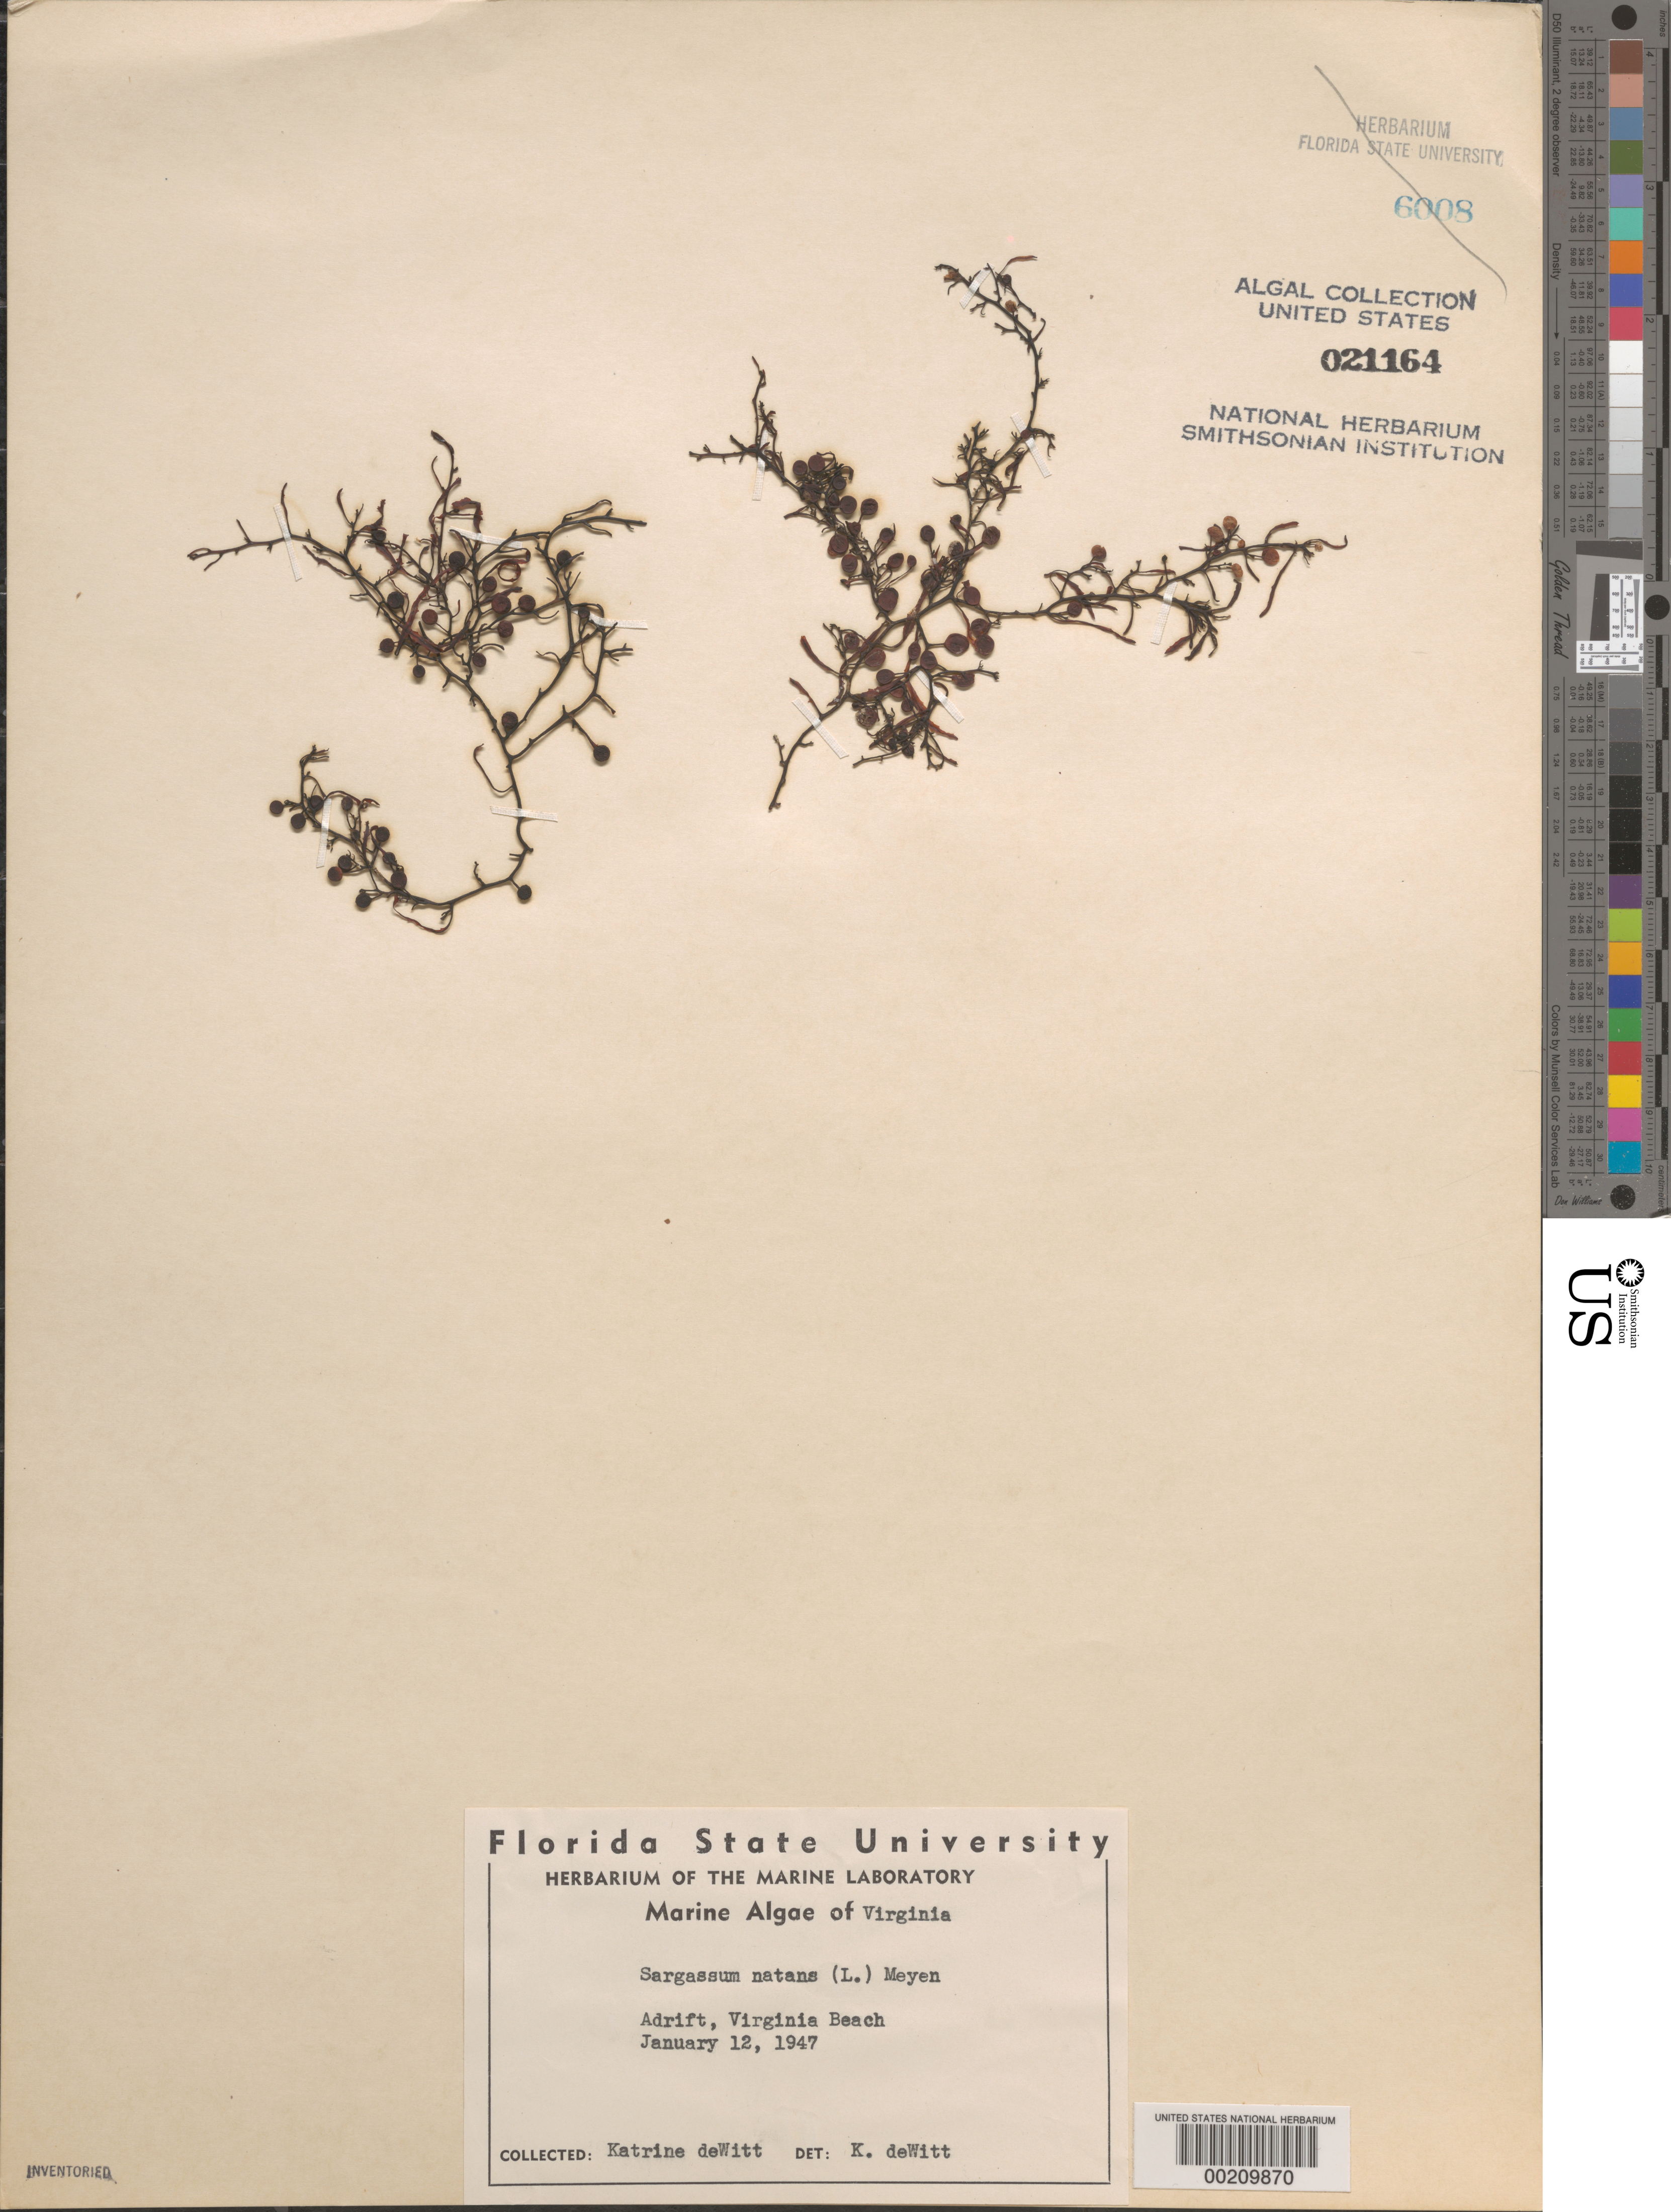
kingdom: Chromista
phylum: Ochrophyta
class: Phaeophyceae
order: Fucales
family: Sargassaceae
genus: Sargassum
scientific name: Sargassum natans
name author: (L.) Gaillon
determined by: deWitt, K.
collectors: K. deWitt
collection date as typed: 12 Jan 1947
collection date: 1947-01-12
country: United States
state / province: Virginia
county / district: City of Virginia Beach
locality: Virginia Beach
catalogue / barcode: US 21164